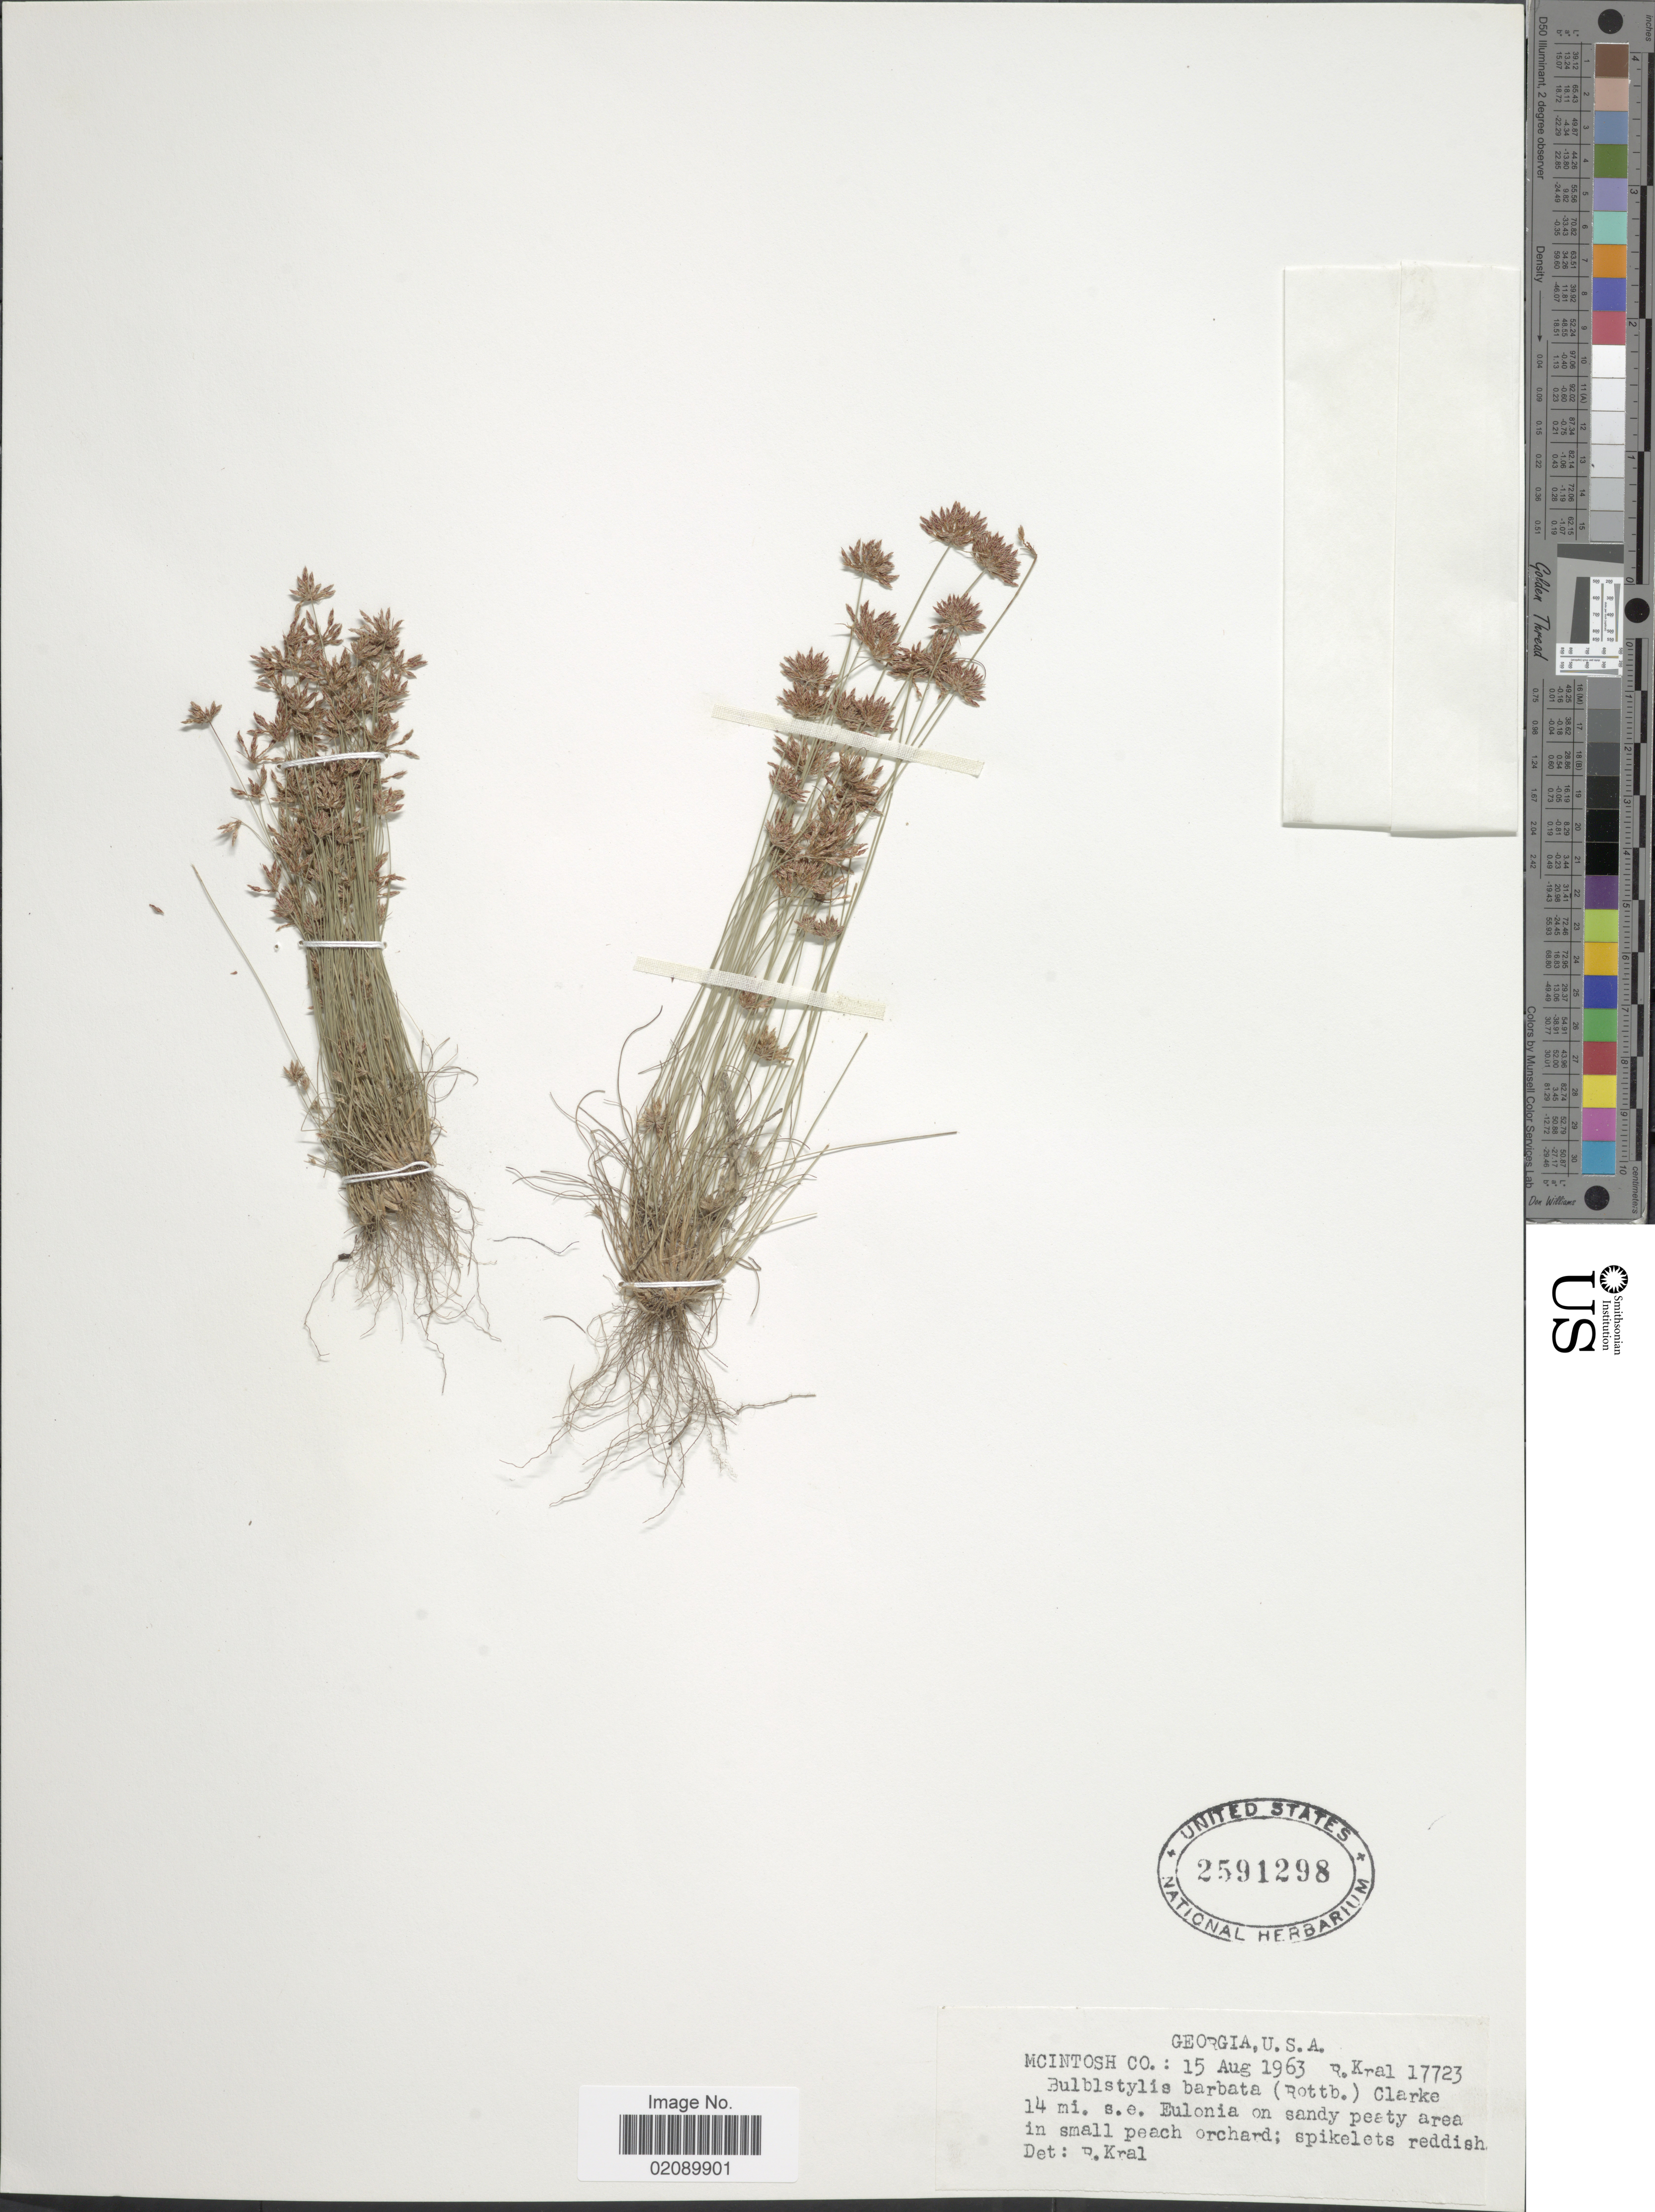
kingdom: Plantae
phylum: Tracheophyta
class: Liliopsida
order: Poales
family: Cyperaceae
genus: Bulbostylis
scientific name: Bulbostylis barbata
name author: (Rottb.) C.B. Clarke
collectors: R. Kral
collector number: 17723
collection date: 1963-08-15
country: United States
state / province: Georgia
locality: McIntosh Co. 14 mi. s.e. Eulonia on sandy peaty area in small peach orchard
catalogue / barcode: US 2591298